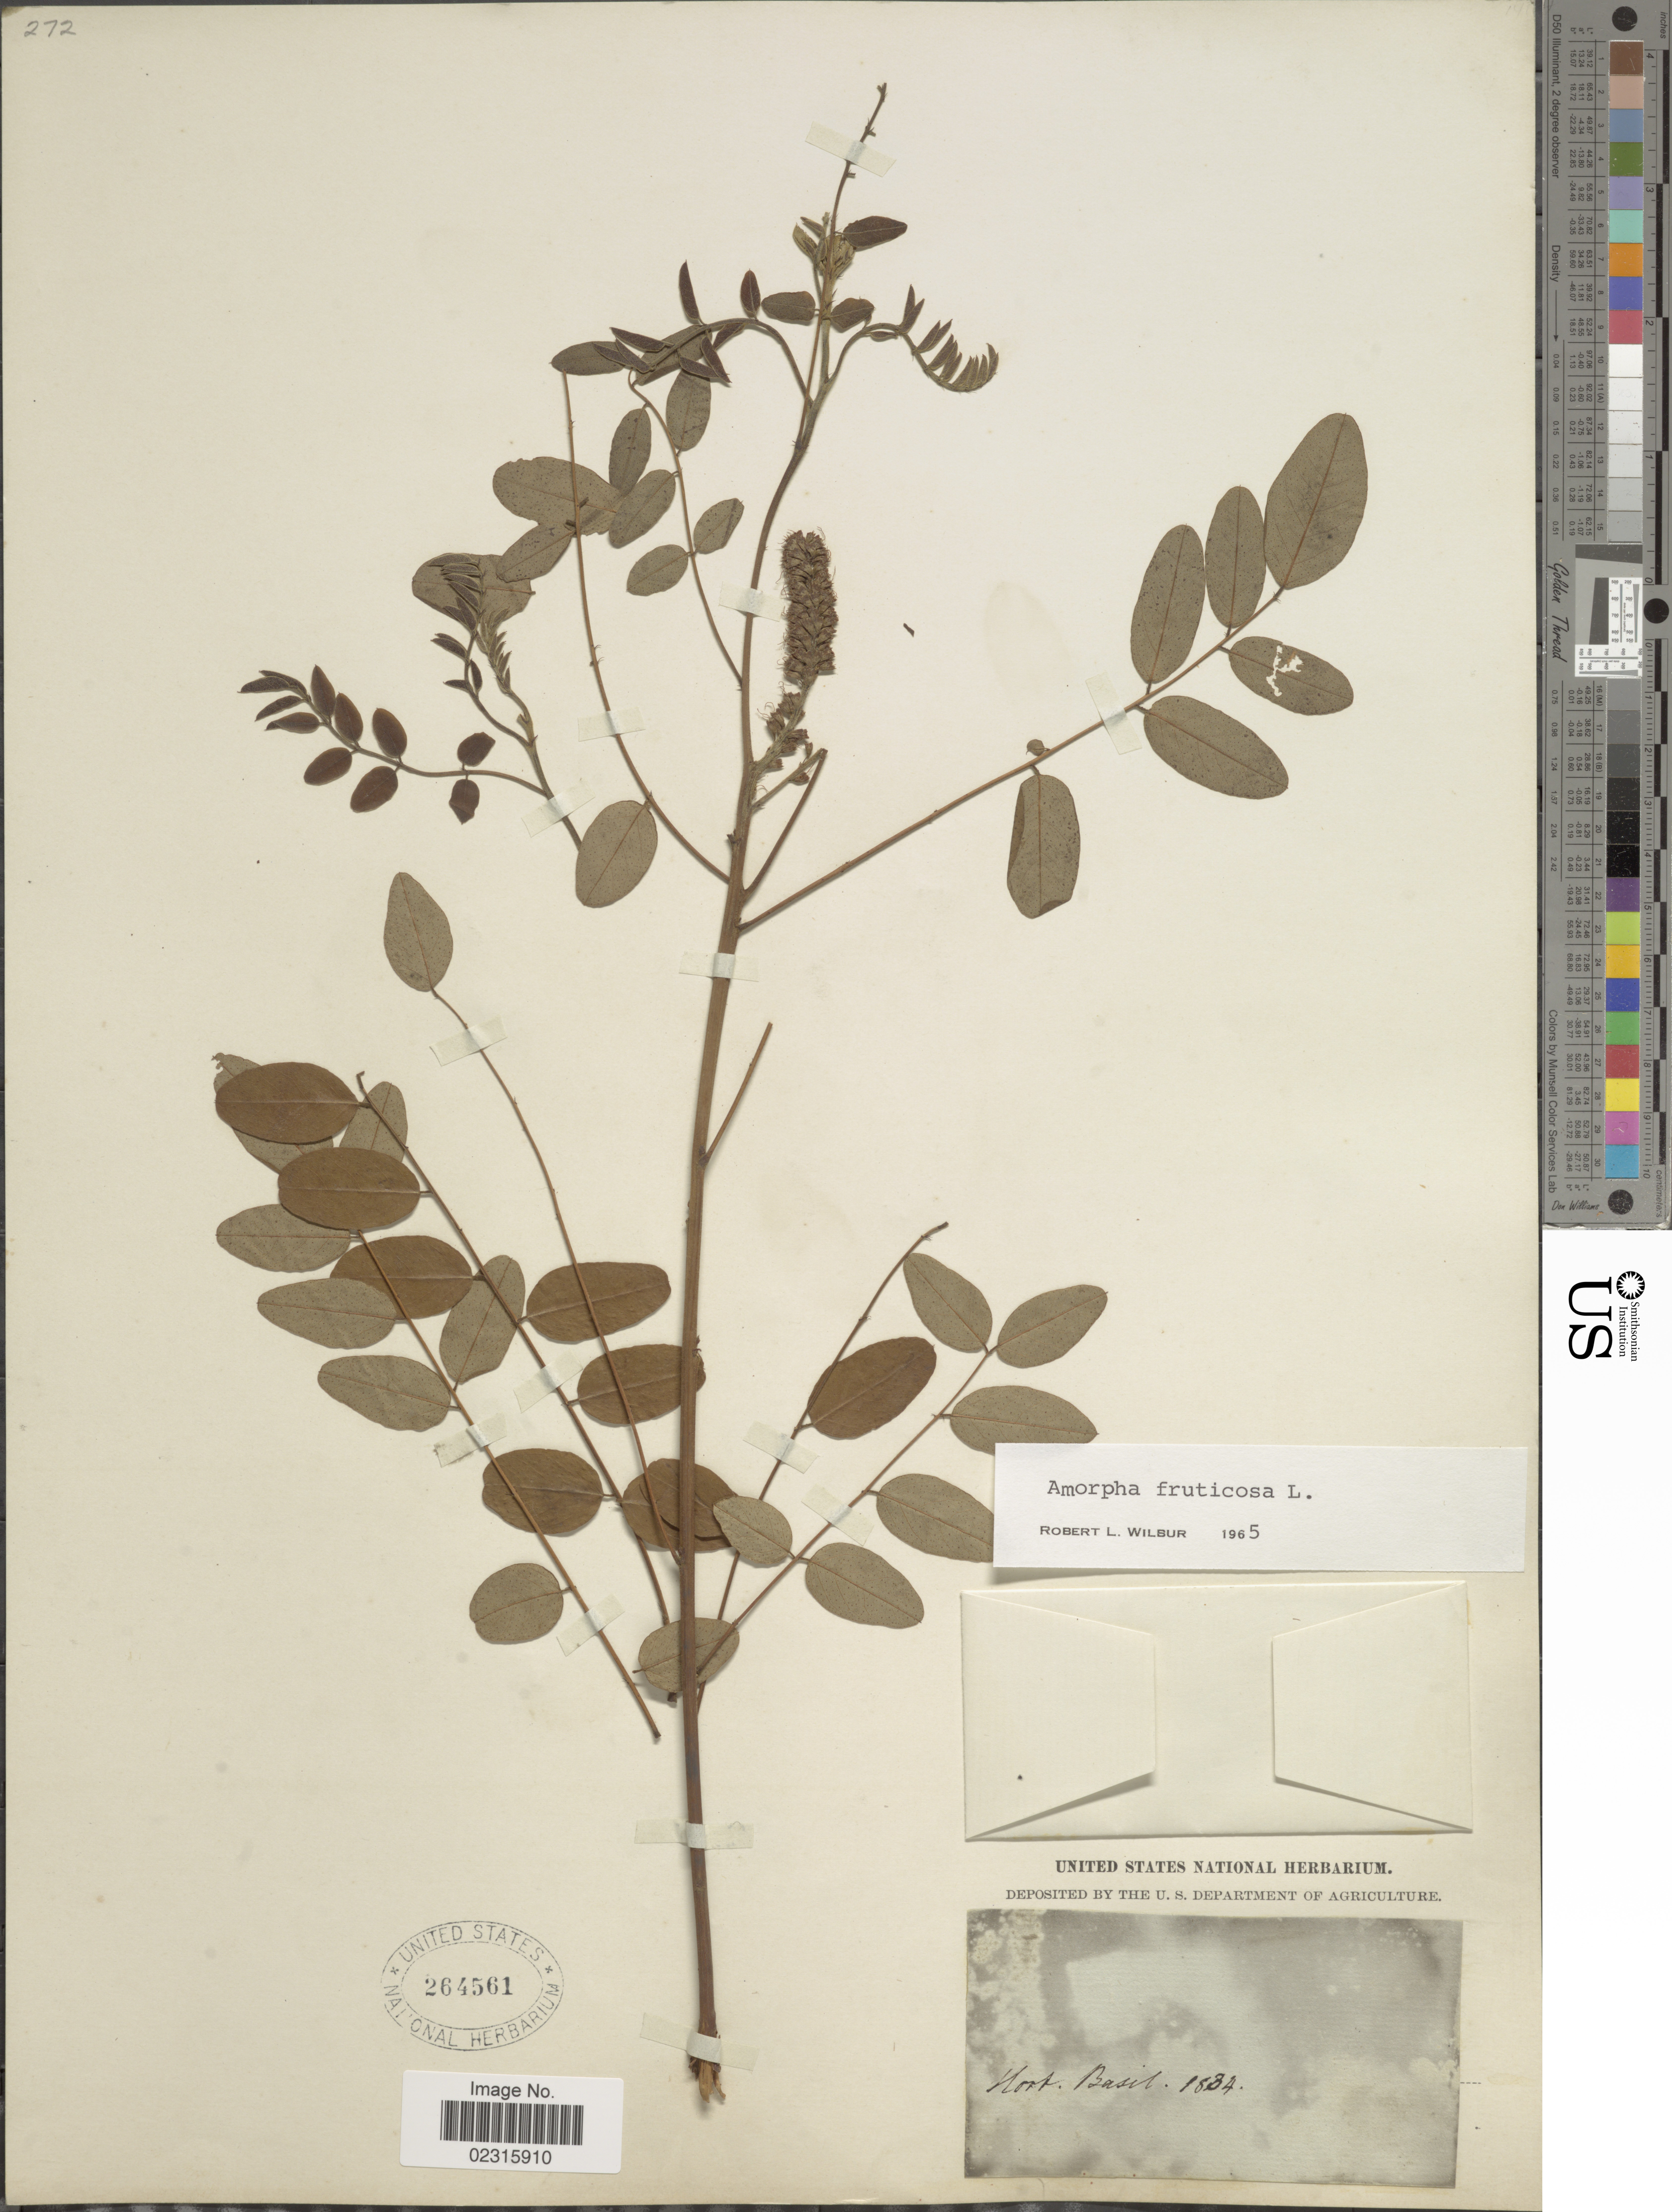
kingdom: Plantae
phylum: Tracheophyta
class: Magnoliopsida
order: Fabales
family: Fabaceae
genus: Amorpha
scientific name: Amorpha fruticosa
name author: L.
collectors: ex Herb. Basil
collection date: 1834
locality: Hort. Basil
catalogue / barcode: US 264561